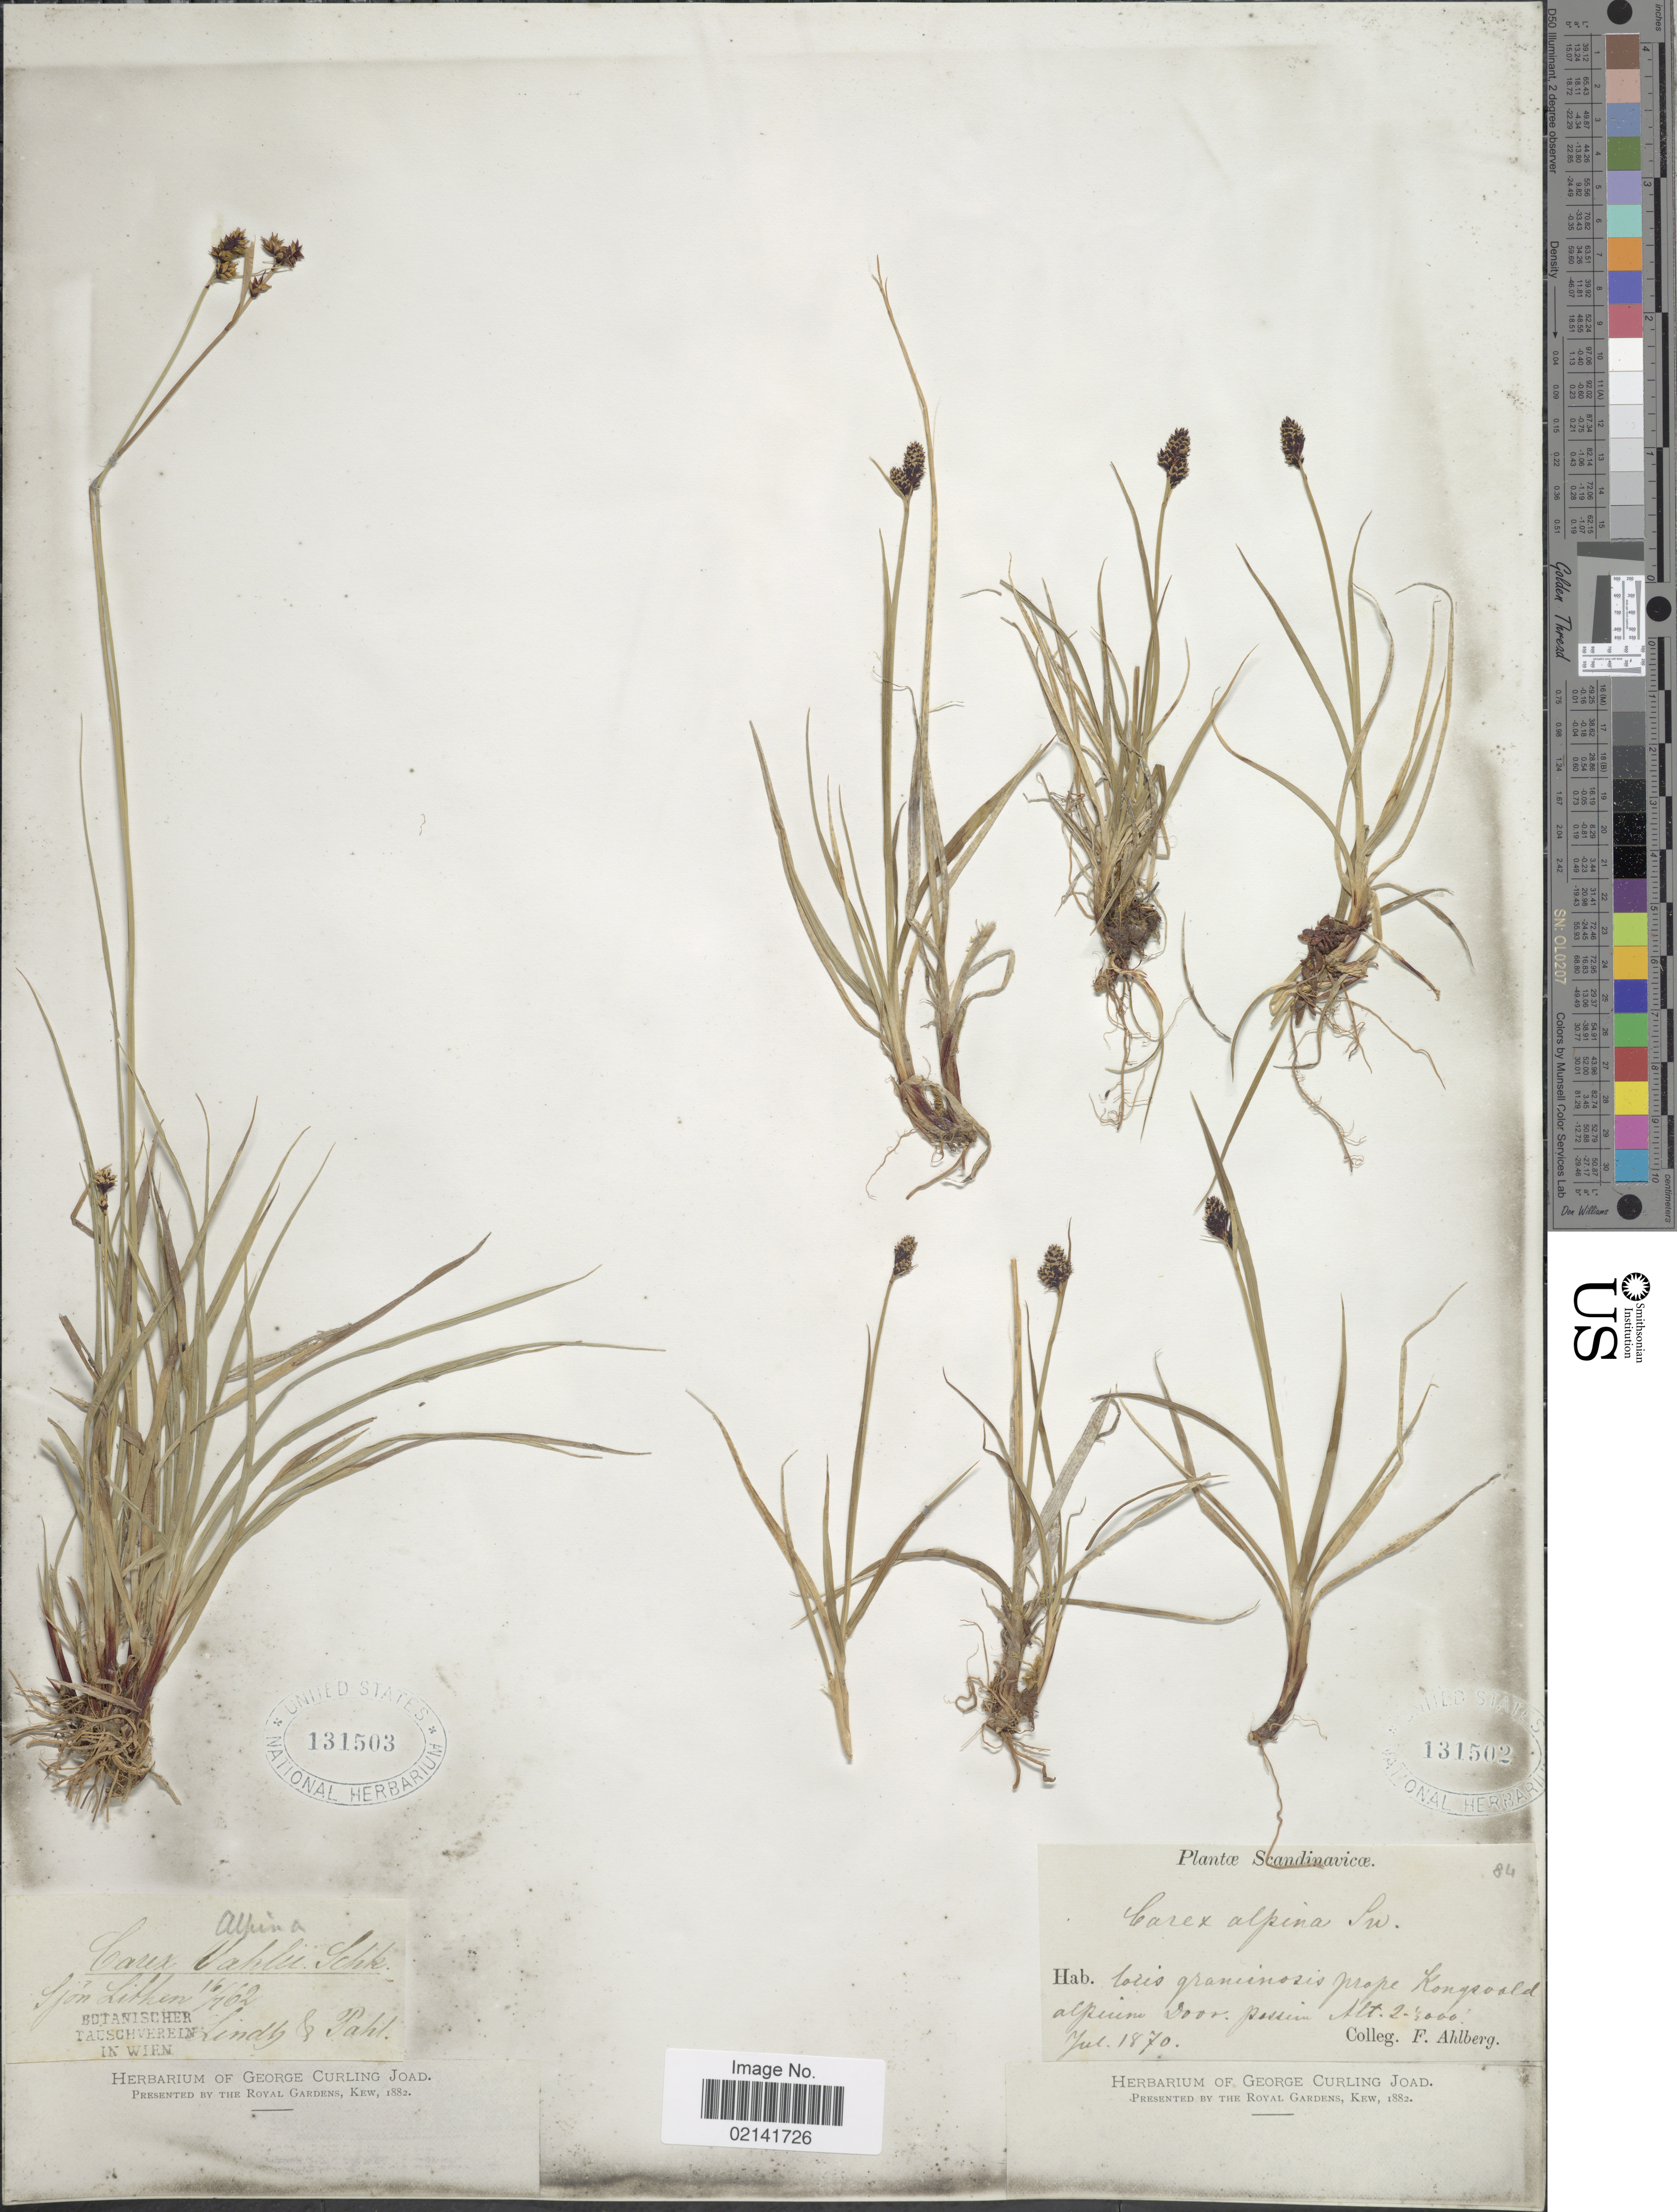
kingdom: Plantae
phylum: Tracheophyta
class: Liliopsida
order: Poales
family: Cyperaceae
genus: Carex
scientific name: Carex norvegica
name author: Retz.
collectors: Lindley & Pahl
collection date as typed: Transcribed d/m/y: 16/7/62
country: Sweden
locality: Sjon Lithen [interpreted]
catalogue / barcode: US 131503